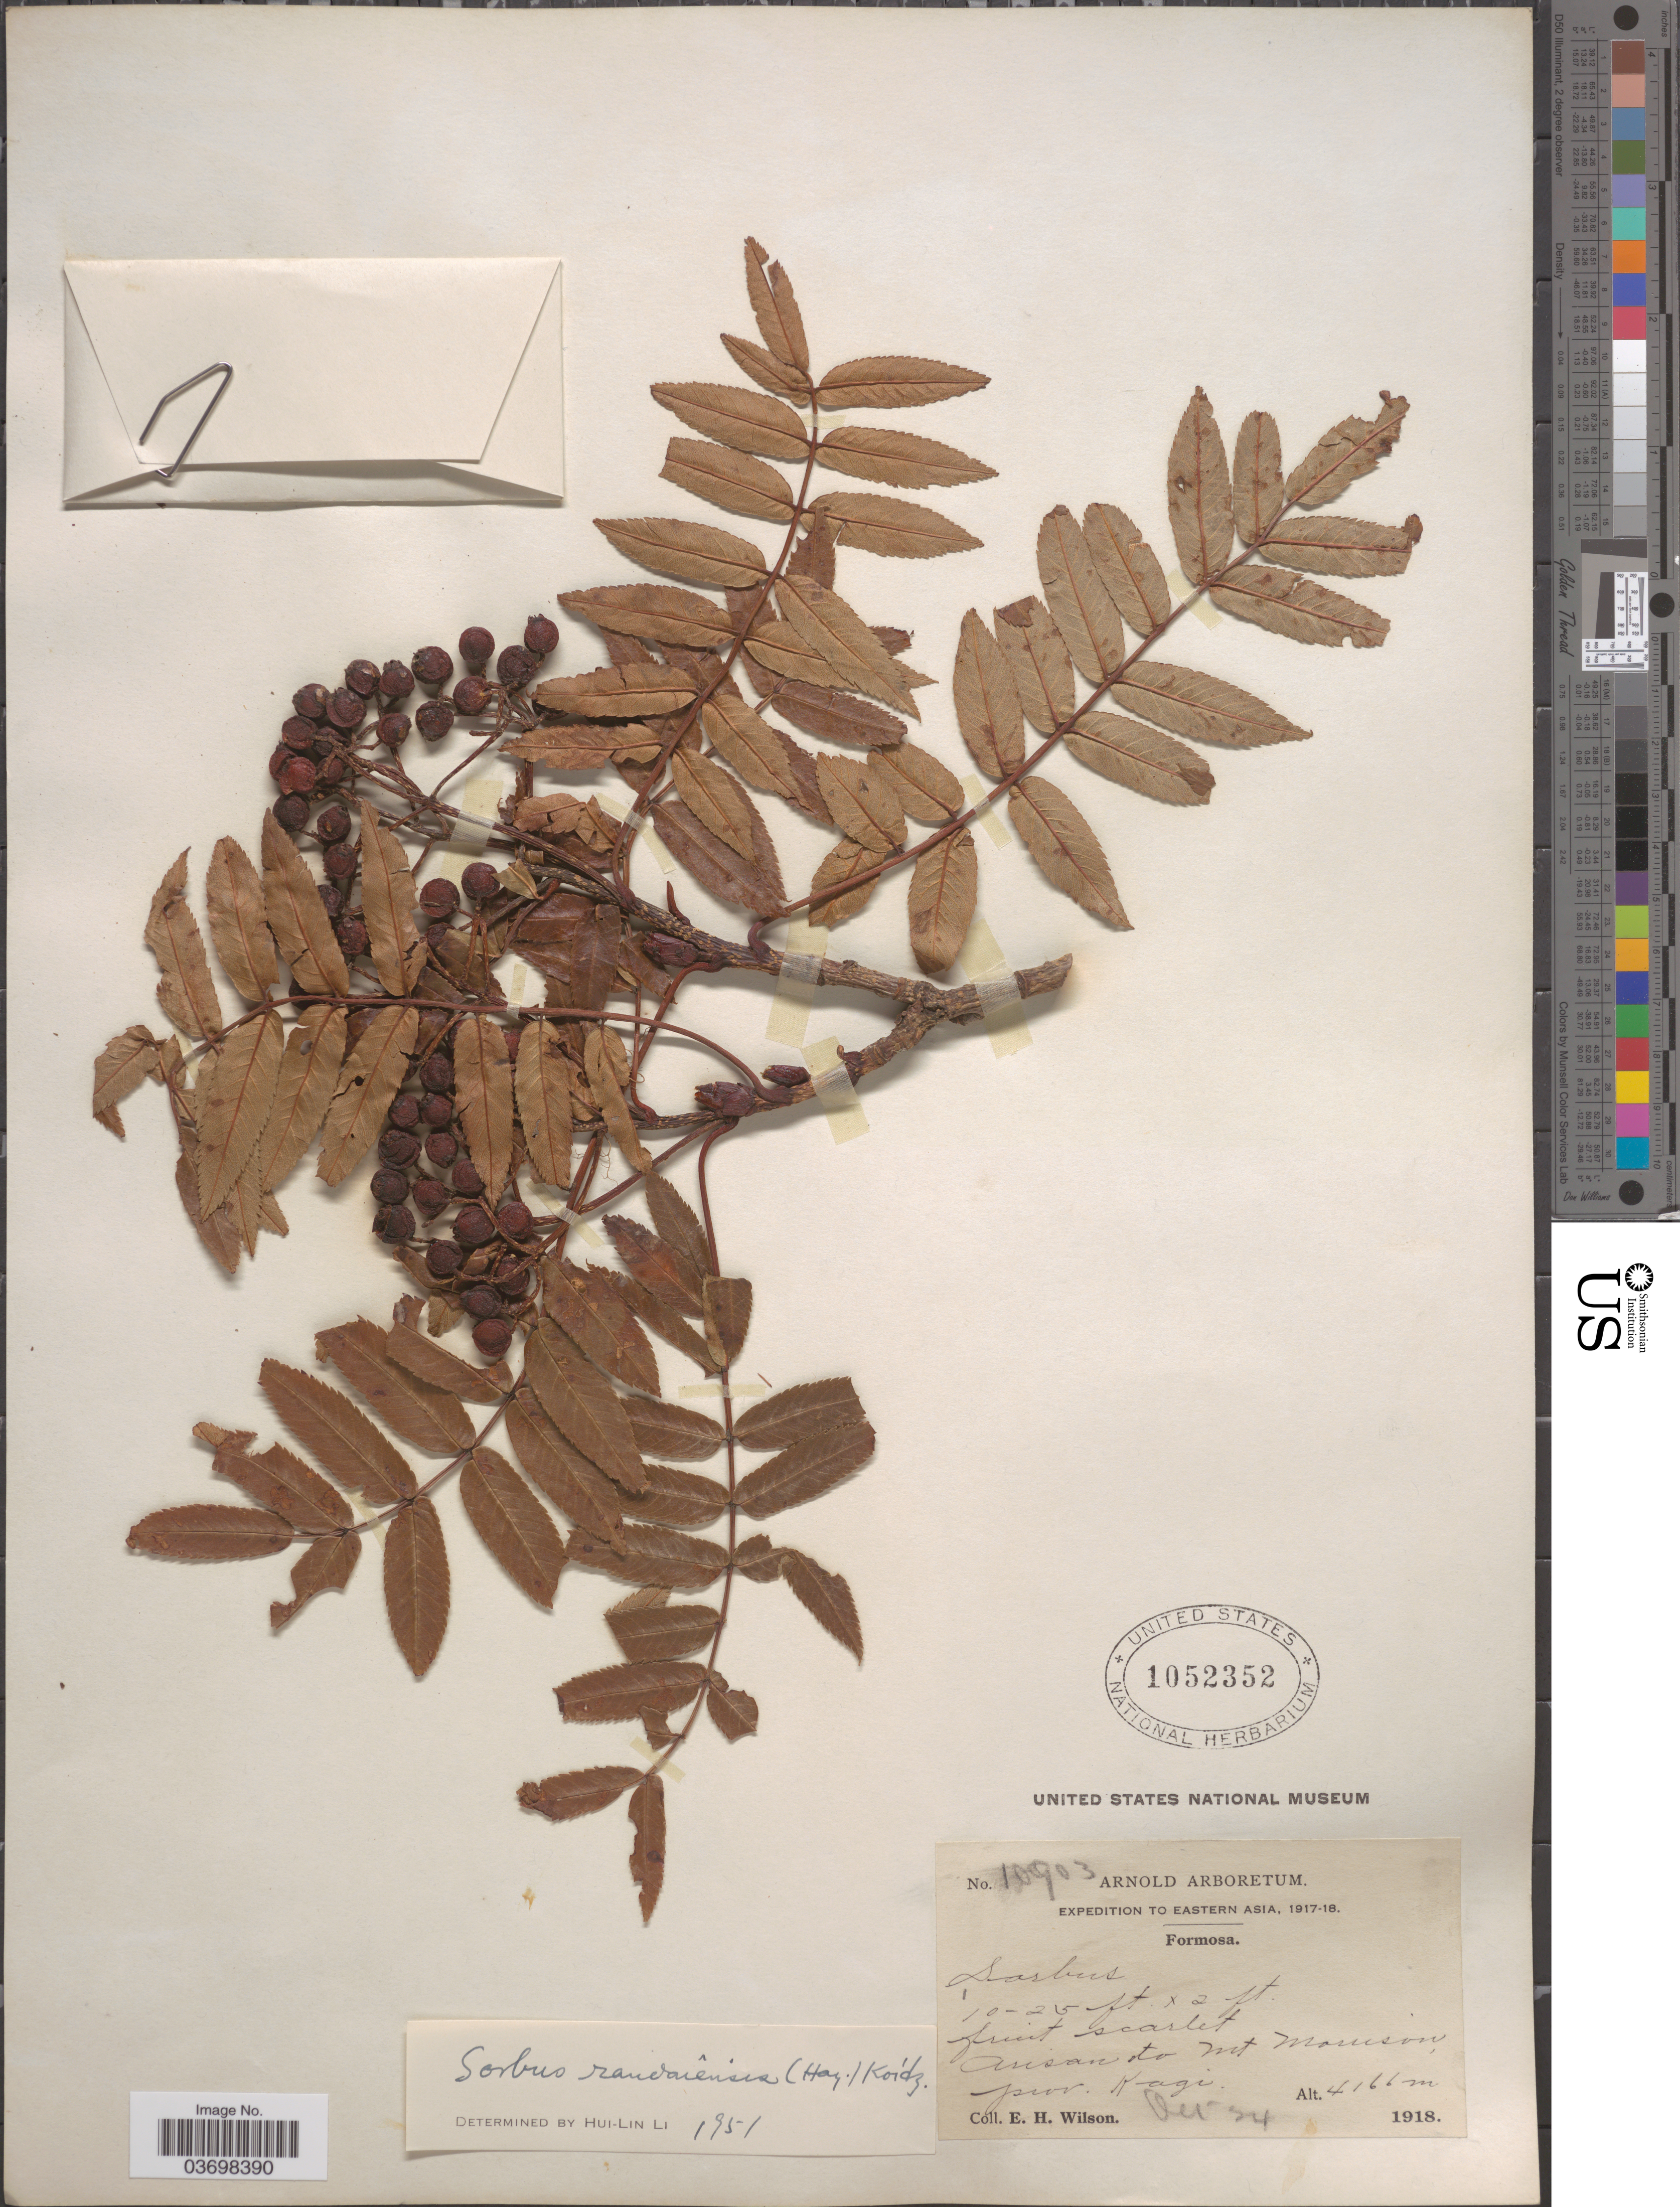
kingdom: Plantae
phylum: Tracheophyta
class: Magnoliopsida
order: Rosales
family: Rosaceae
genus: Sorbus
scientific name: Sorbus randaiensis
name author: (Hayata) Koidz.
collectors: E. Wilson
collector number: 10903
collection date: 1918-10-24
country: Taiwan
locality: Eastern Asia. Formosa. Ausan to Mt. Morrison, Prov. Kagi.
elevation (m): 4166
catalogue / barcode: US 1052352